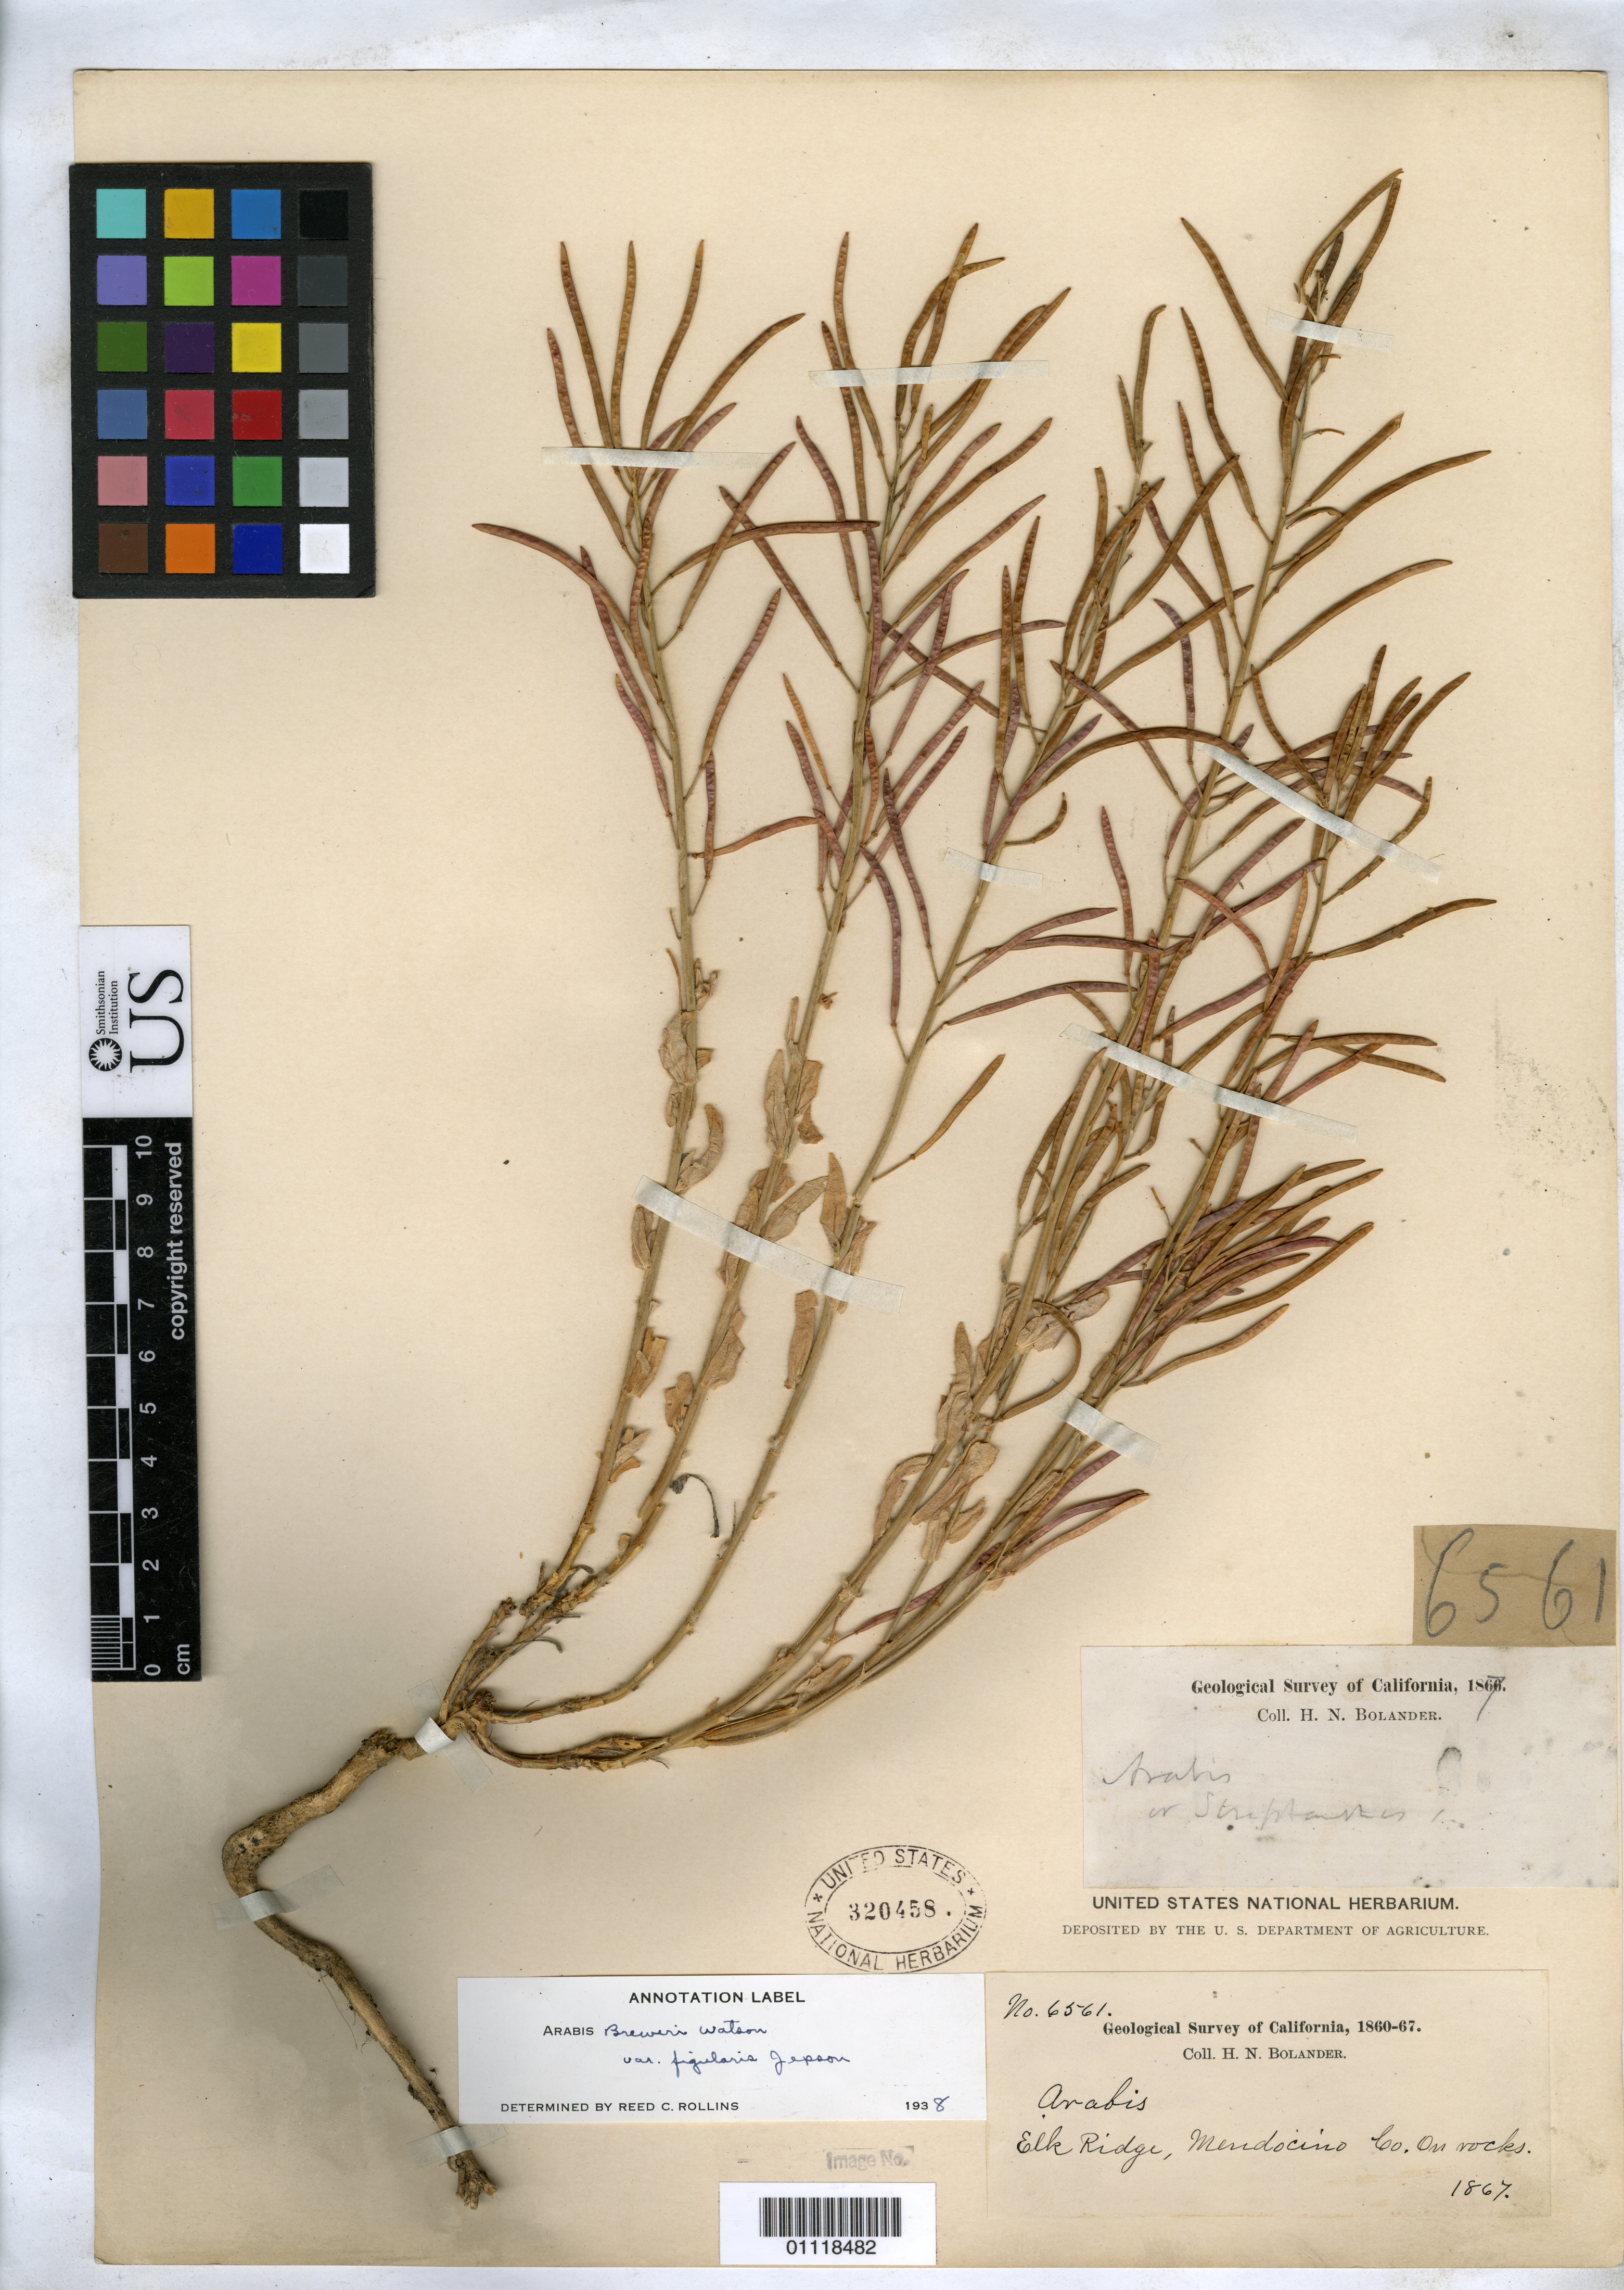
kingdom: Plantae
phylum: Tracheophyta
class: Magnoliopsida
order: Brassicales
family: Brassicaceae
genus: Arabis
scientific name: Arabis breweri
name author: S. Watson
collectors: H. Bolander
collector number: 6561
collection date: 1867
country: United States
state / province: California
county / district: Mendocino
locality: Elk Ridge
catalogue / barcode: US 320458